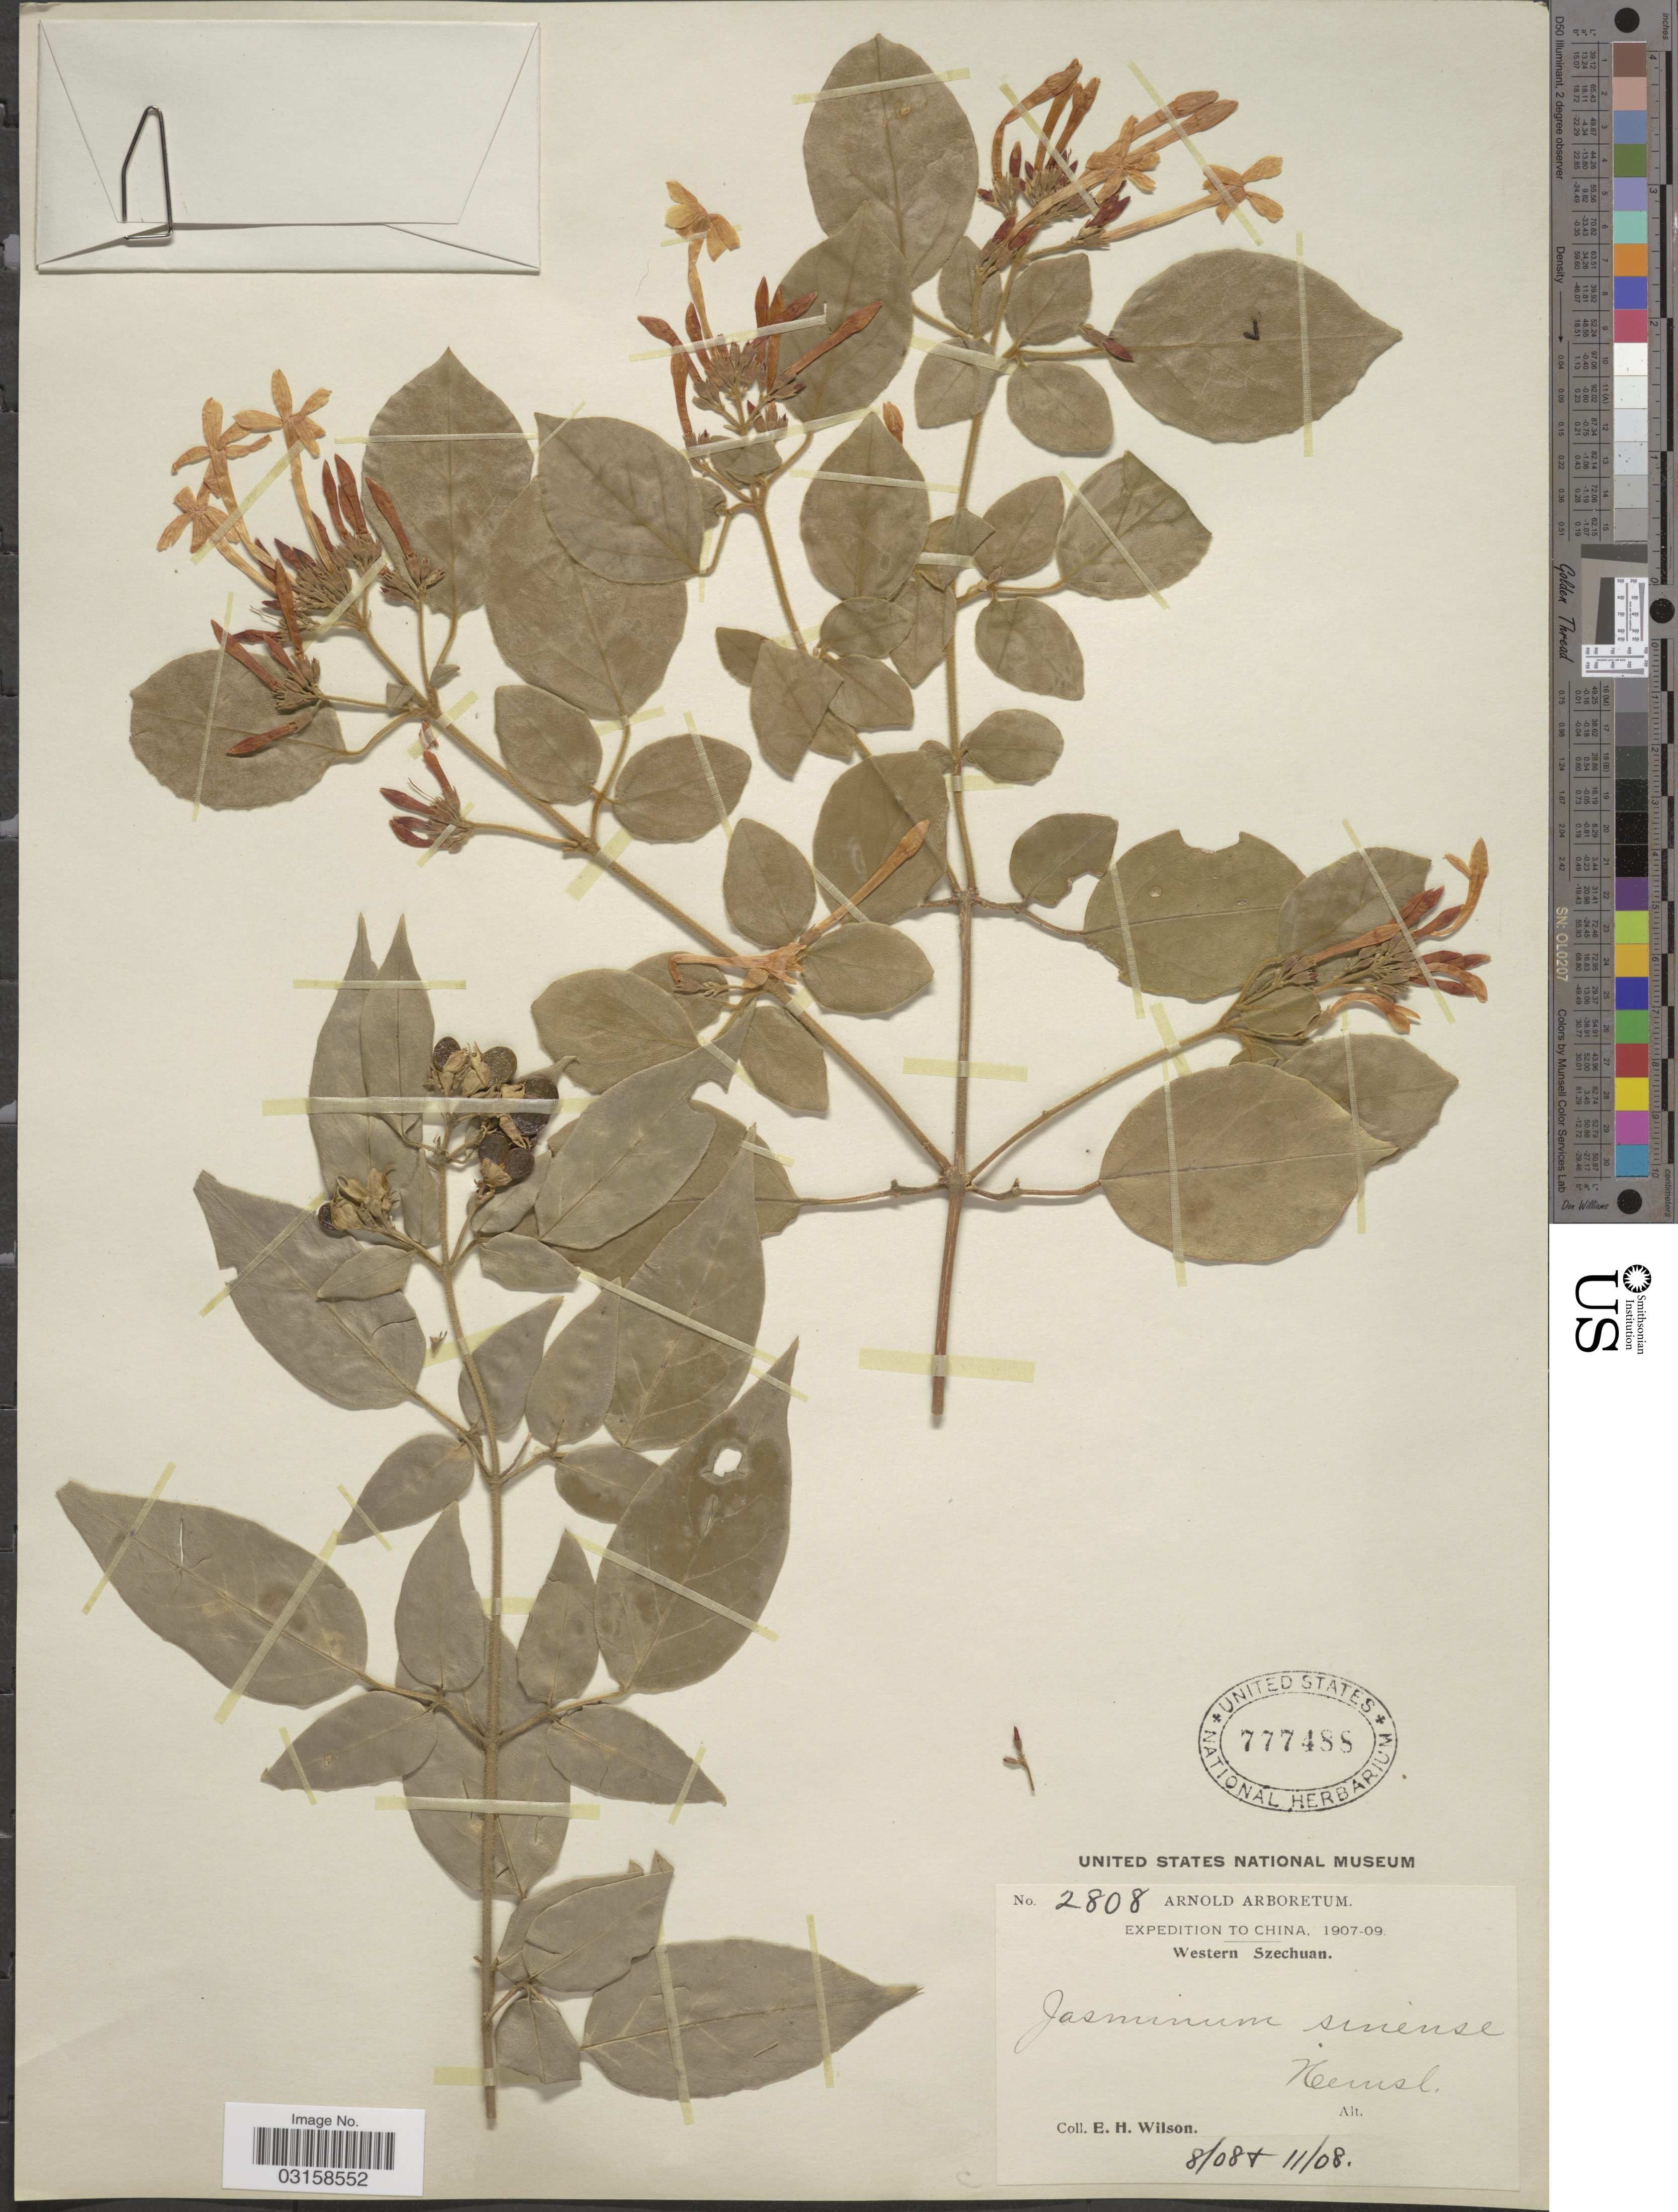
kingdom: Plantae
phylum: Tracheophyta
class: Magnoliopsida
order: Lamiales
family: Oleaceae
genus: Jasminum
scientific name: Jasminum sinense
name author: Hemsl.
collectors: E. Wilson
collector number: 2808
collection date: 1908-08/1908-11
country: China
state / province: Sichuan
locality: Western Szechuan.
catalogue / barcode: US 777488